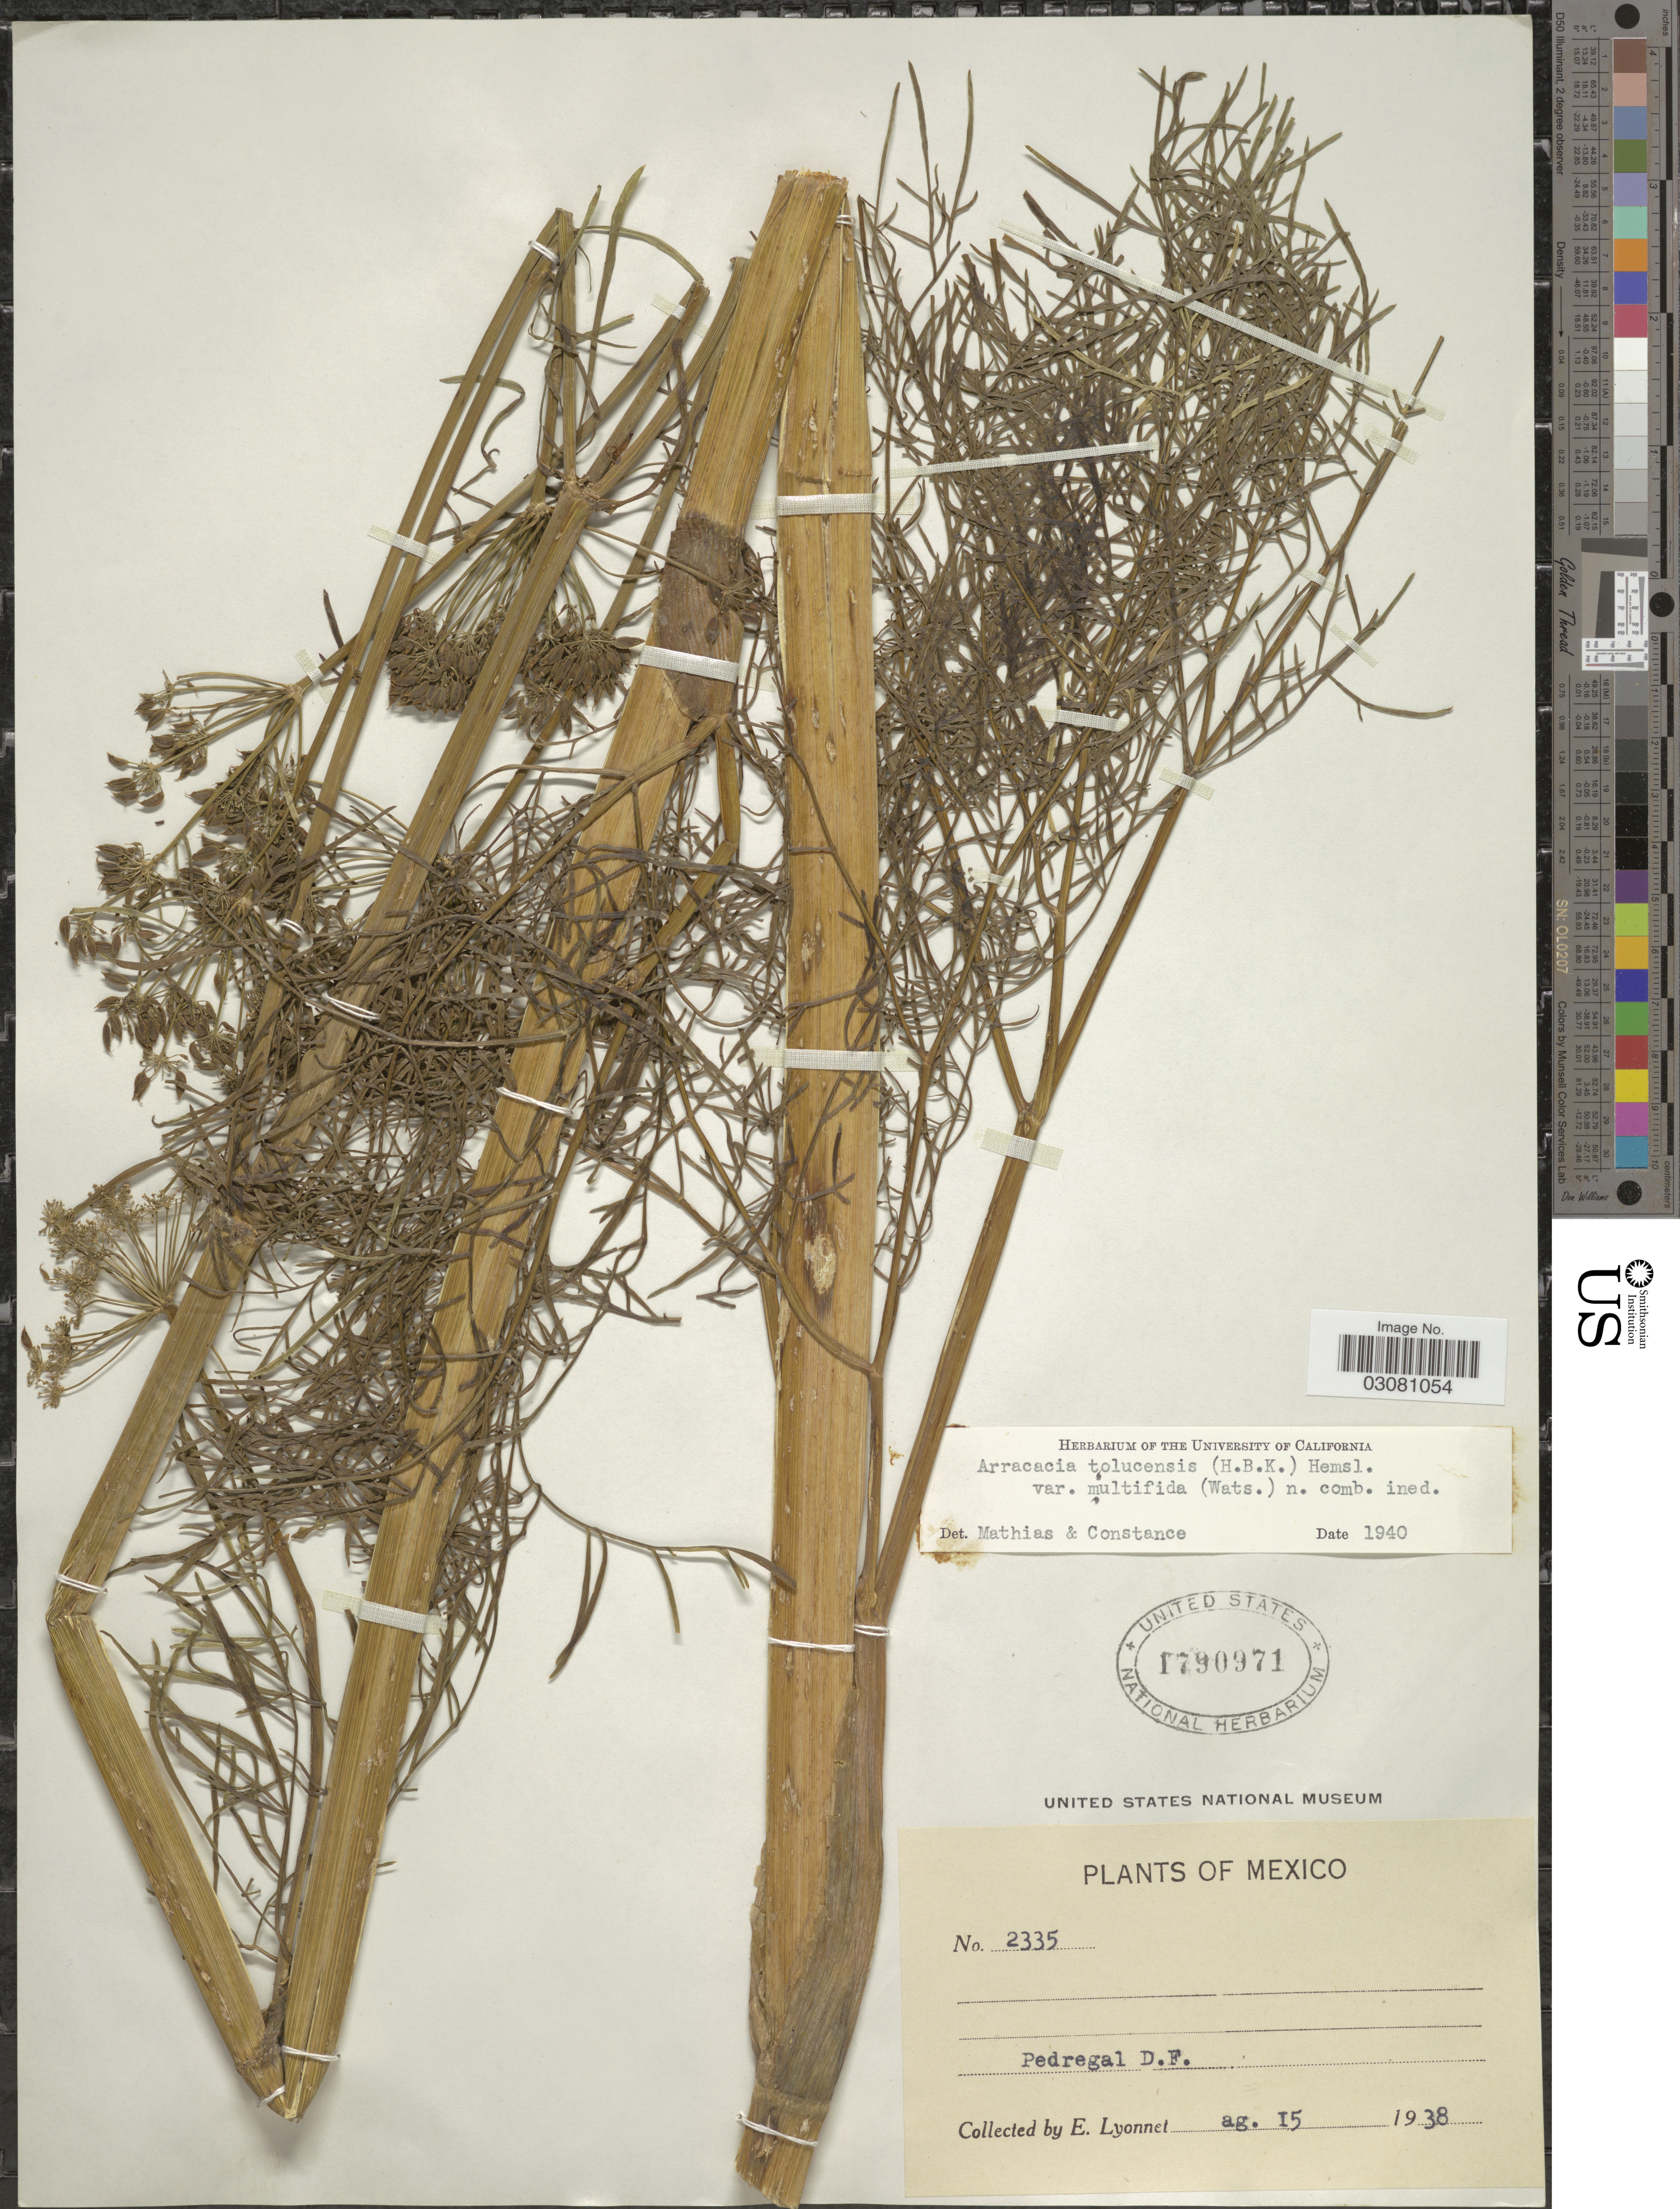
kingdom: Plantae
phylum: Tracheophyta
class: Magnoliopsida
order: Apiales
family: Apiaceae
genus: Arracacia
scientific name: Arracacia tolucensis var. multifida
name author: (S. Watson) Mathias & Constance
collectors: E. Lyonnet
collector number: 2335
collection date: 1938-08-15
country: Mexico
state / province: Distrito Federal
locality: Pedregal.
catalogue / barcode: US 1790971